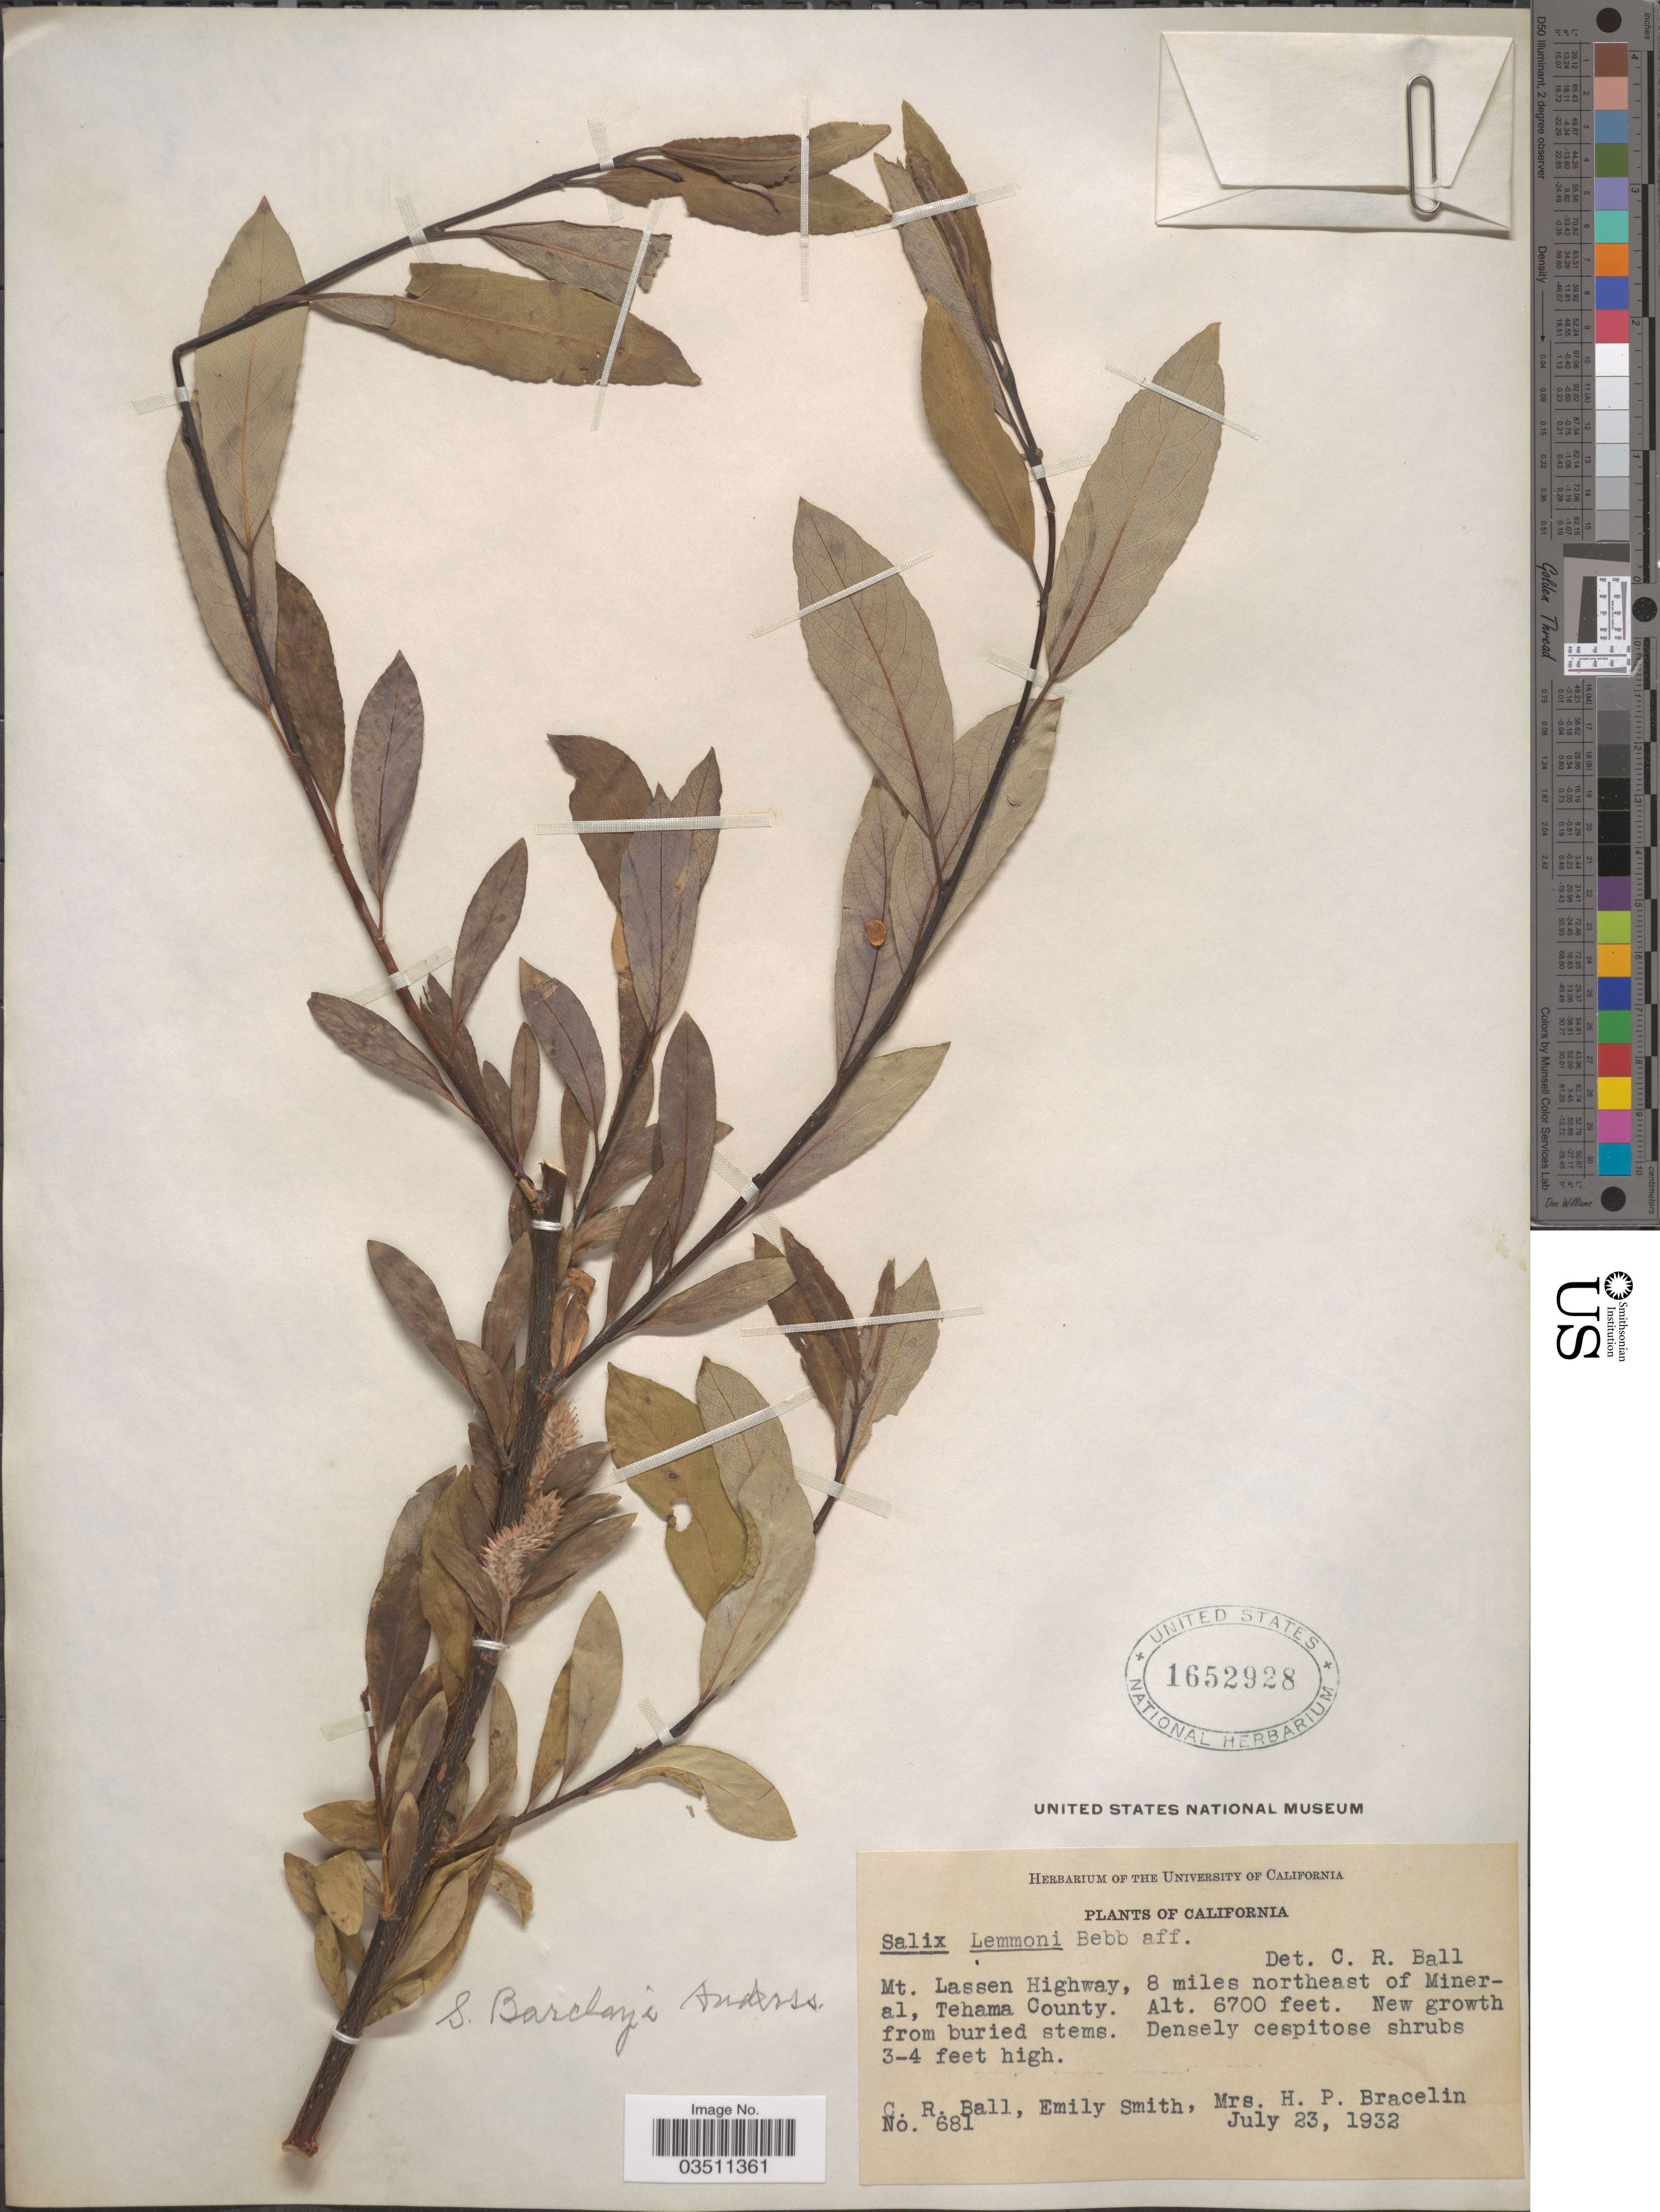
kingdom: Plantae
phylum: Tracheophyta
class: Magnoliopsida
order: Malpighiales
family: Salicaceae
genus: Salix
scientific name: Salix lemmonii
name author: Bebb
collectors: C. R. Ball, E. Smith & H. Bracelin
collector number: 681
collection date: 1932-07-23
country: United States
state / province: California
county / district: Tehama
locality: Mt. Lassen Highway, 8 miles northeast of Mineral, Tehama County.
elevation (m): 2042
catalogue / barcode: US 1652928